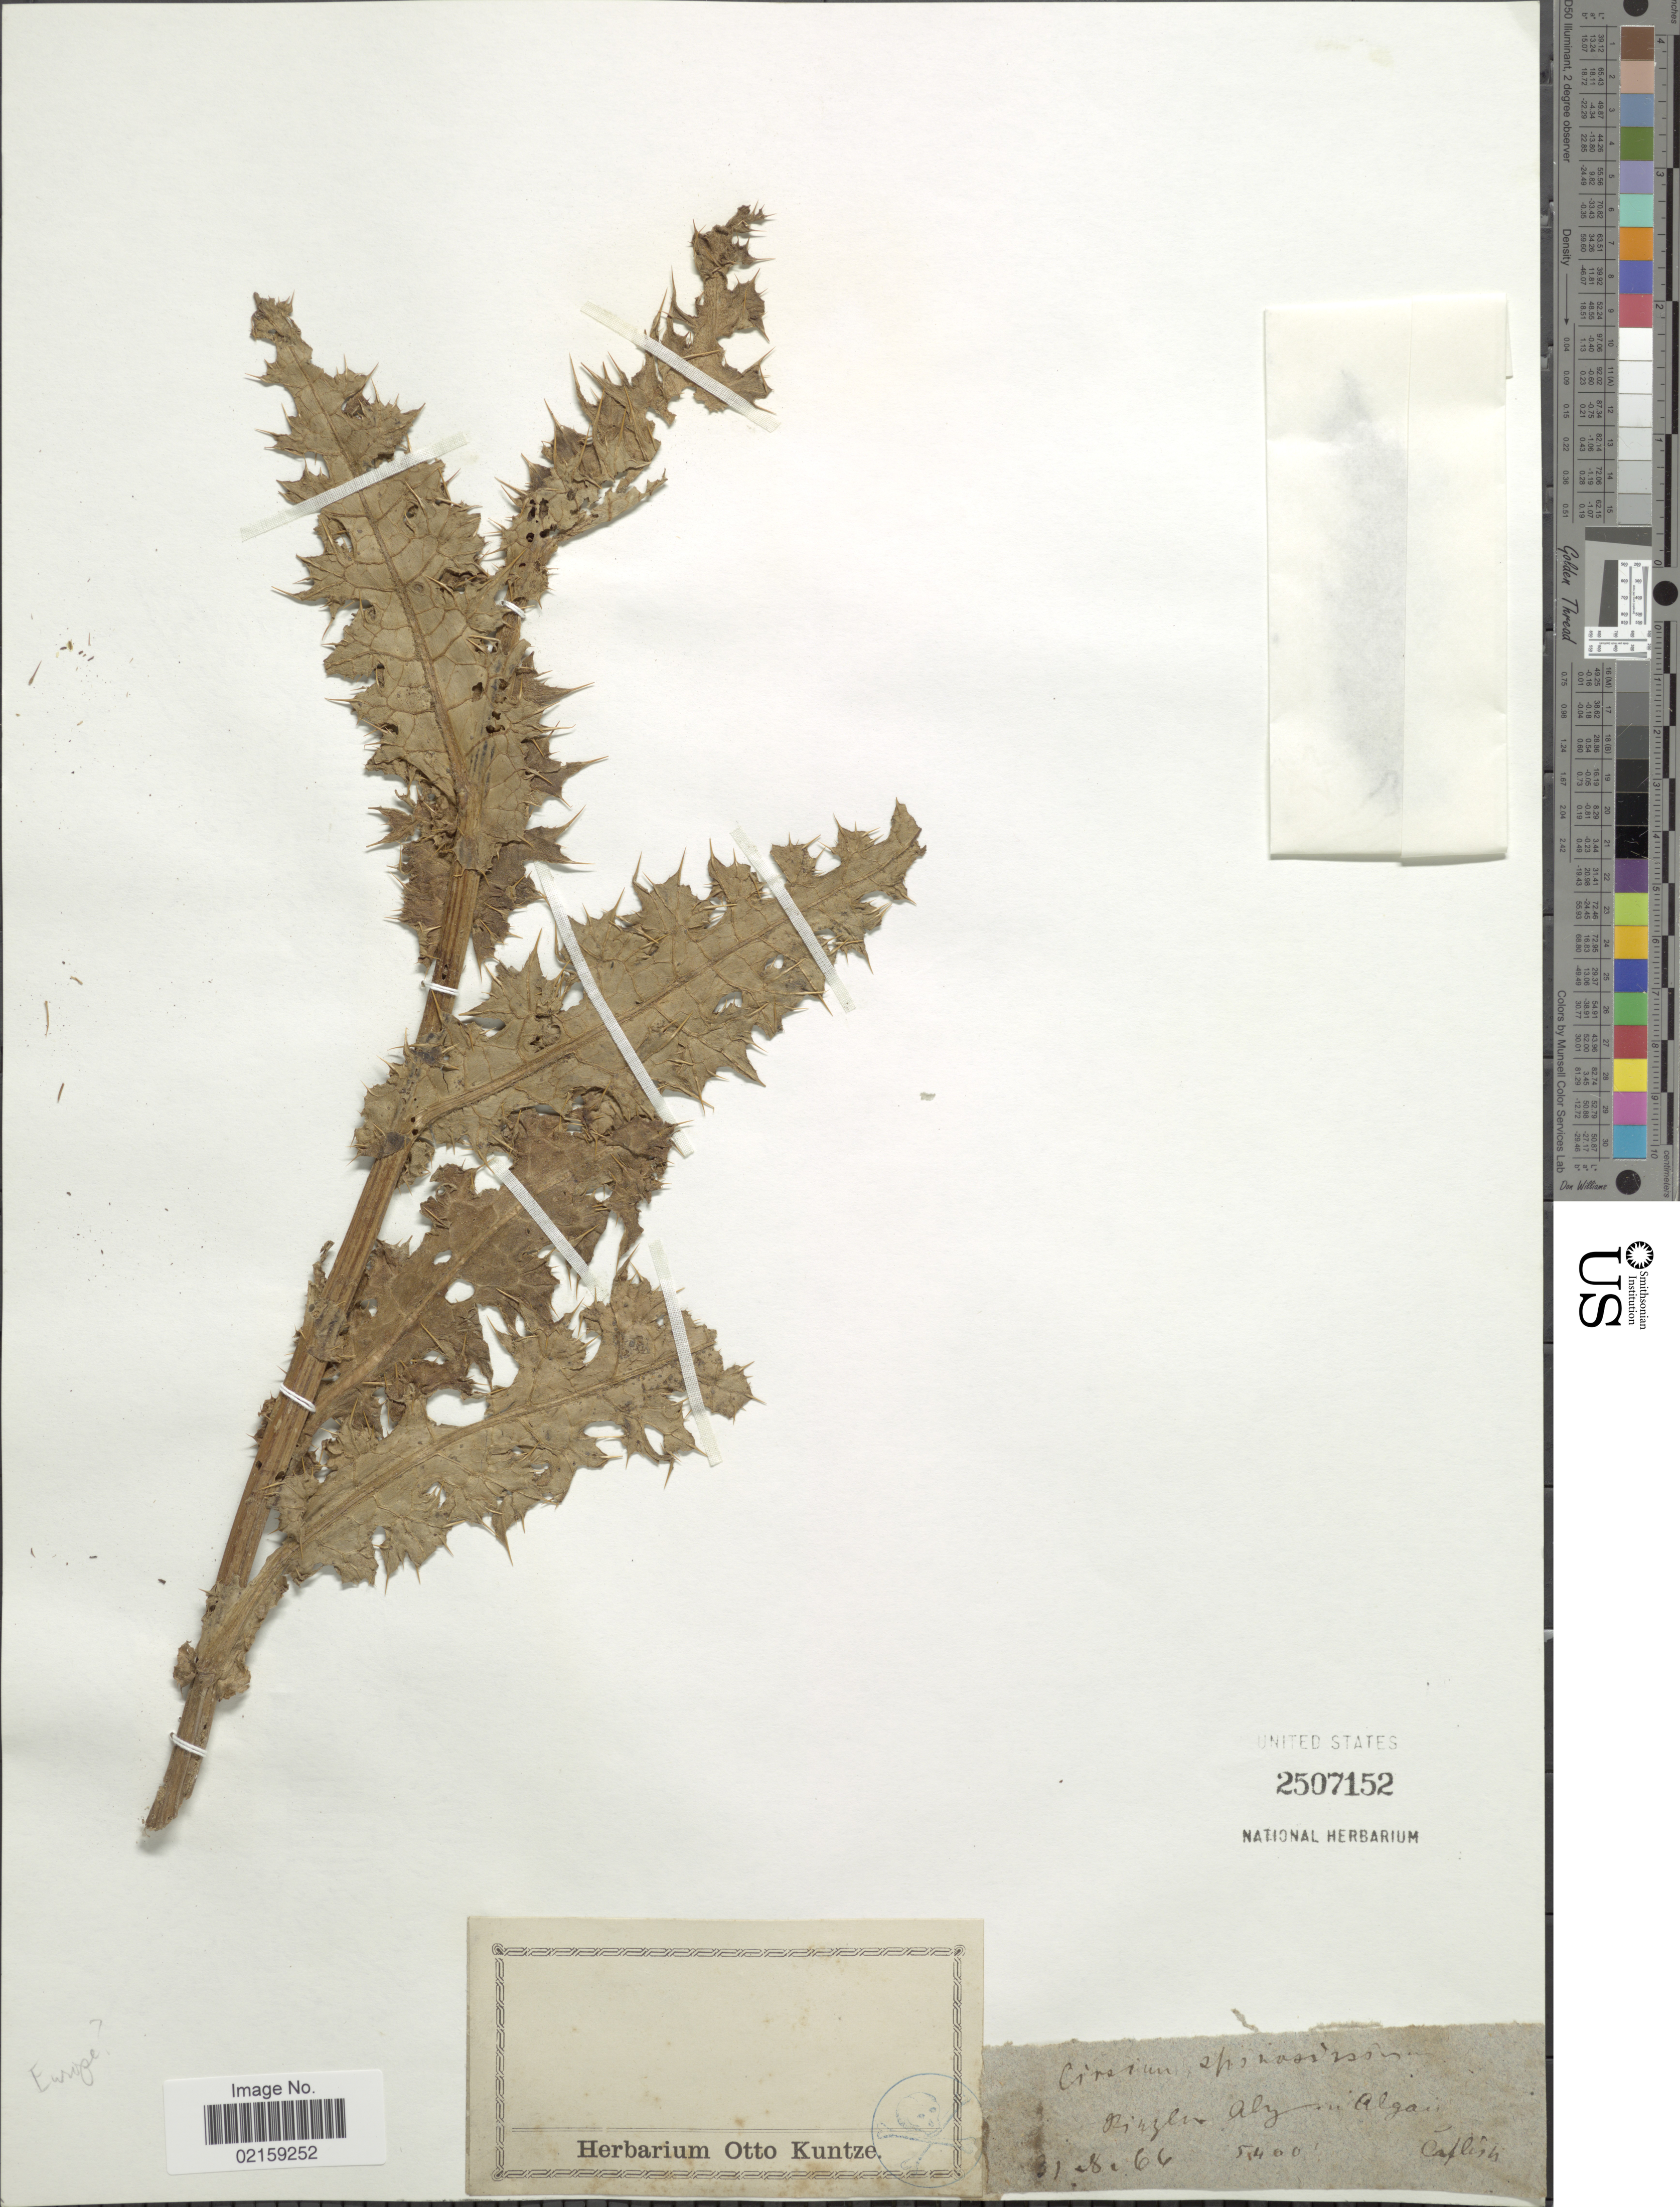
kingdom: Plantae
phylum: Tracheophyta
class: Magnoliopsida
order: Asterales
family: Asteraceae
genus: Cirsium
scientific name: Cirsium spinosissimum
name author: (L.) Scop.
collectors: J. F. Caflisch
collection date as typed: Transcribed d/m/y: 31/8/66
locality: Ringen Alz in Algais [interpreted]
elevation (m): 1646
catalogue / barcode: US 2507152